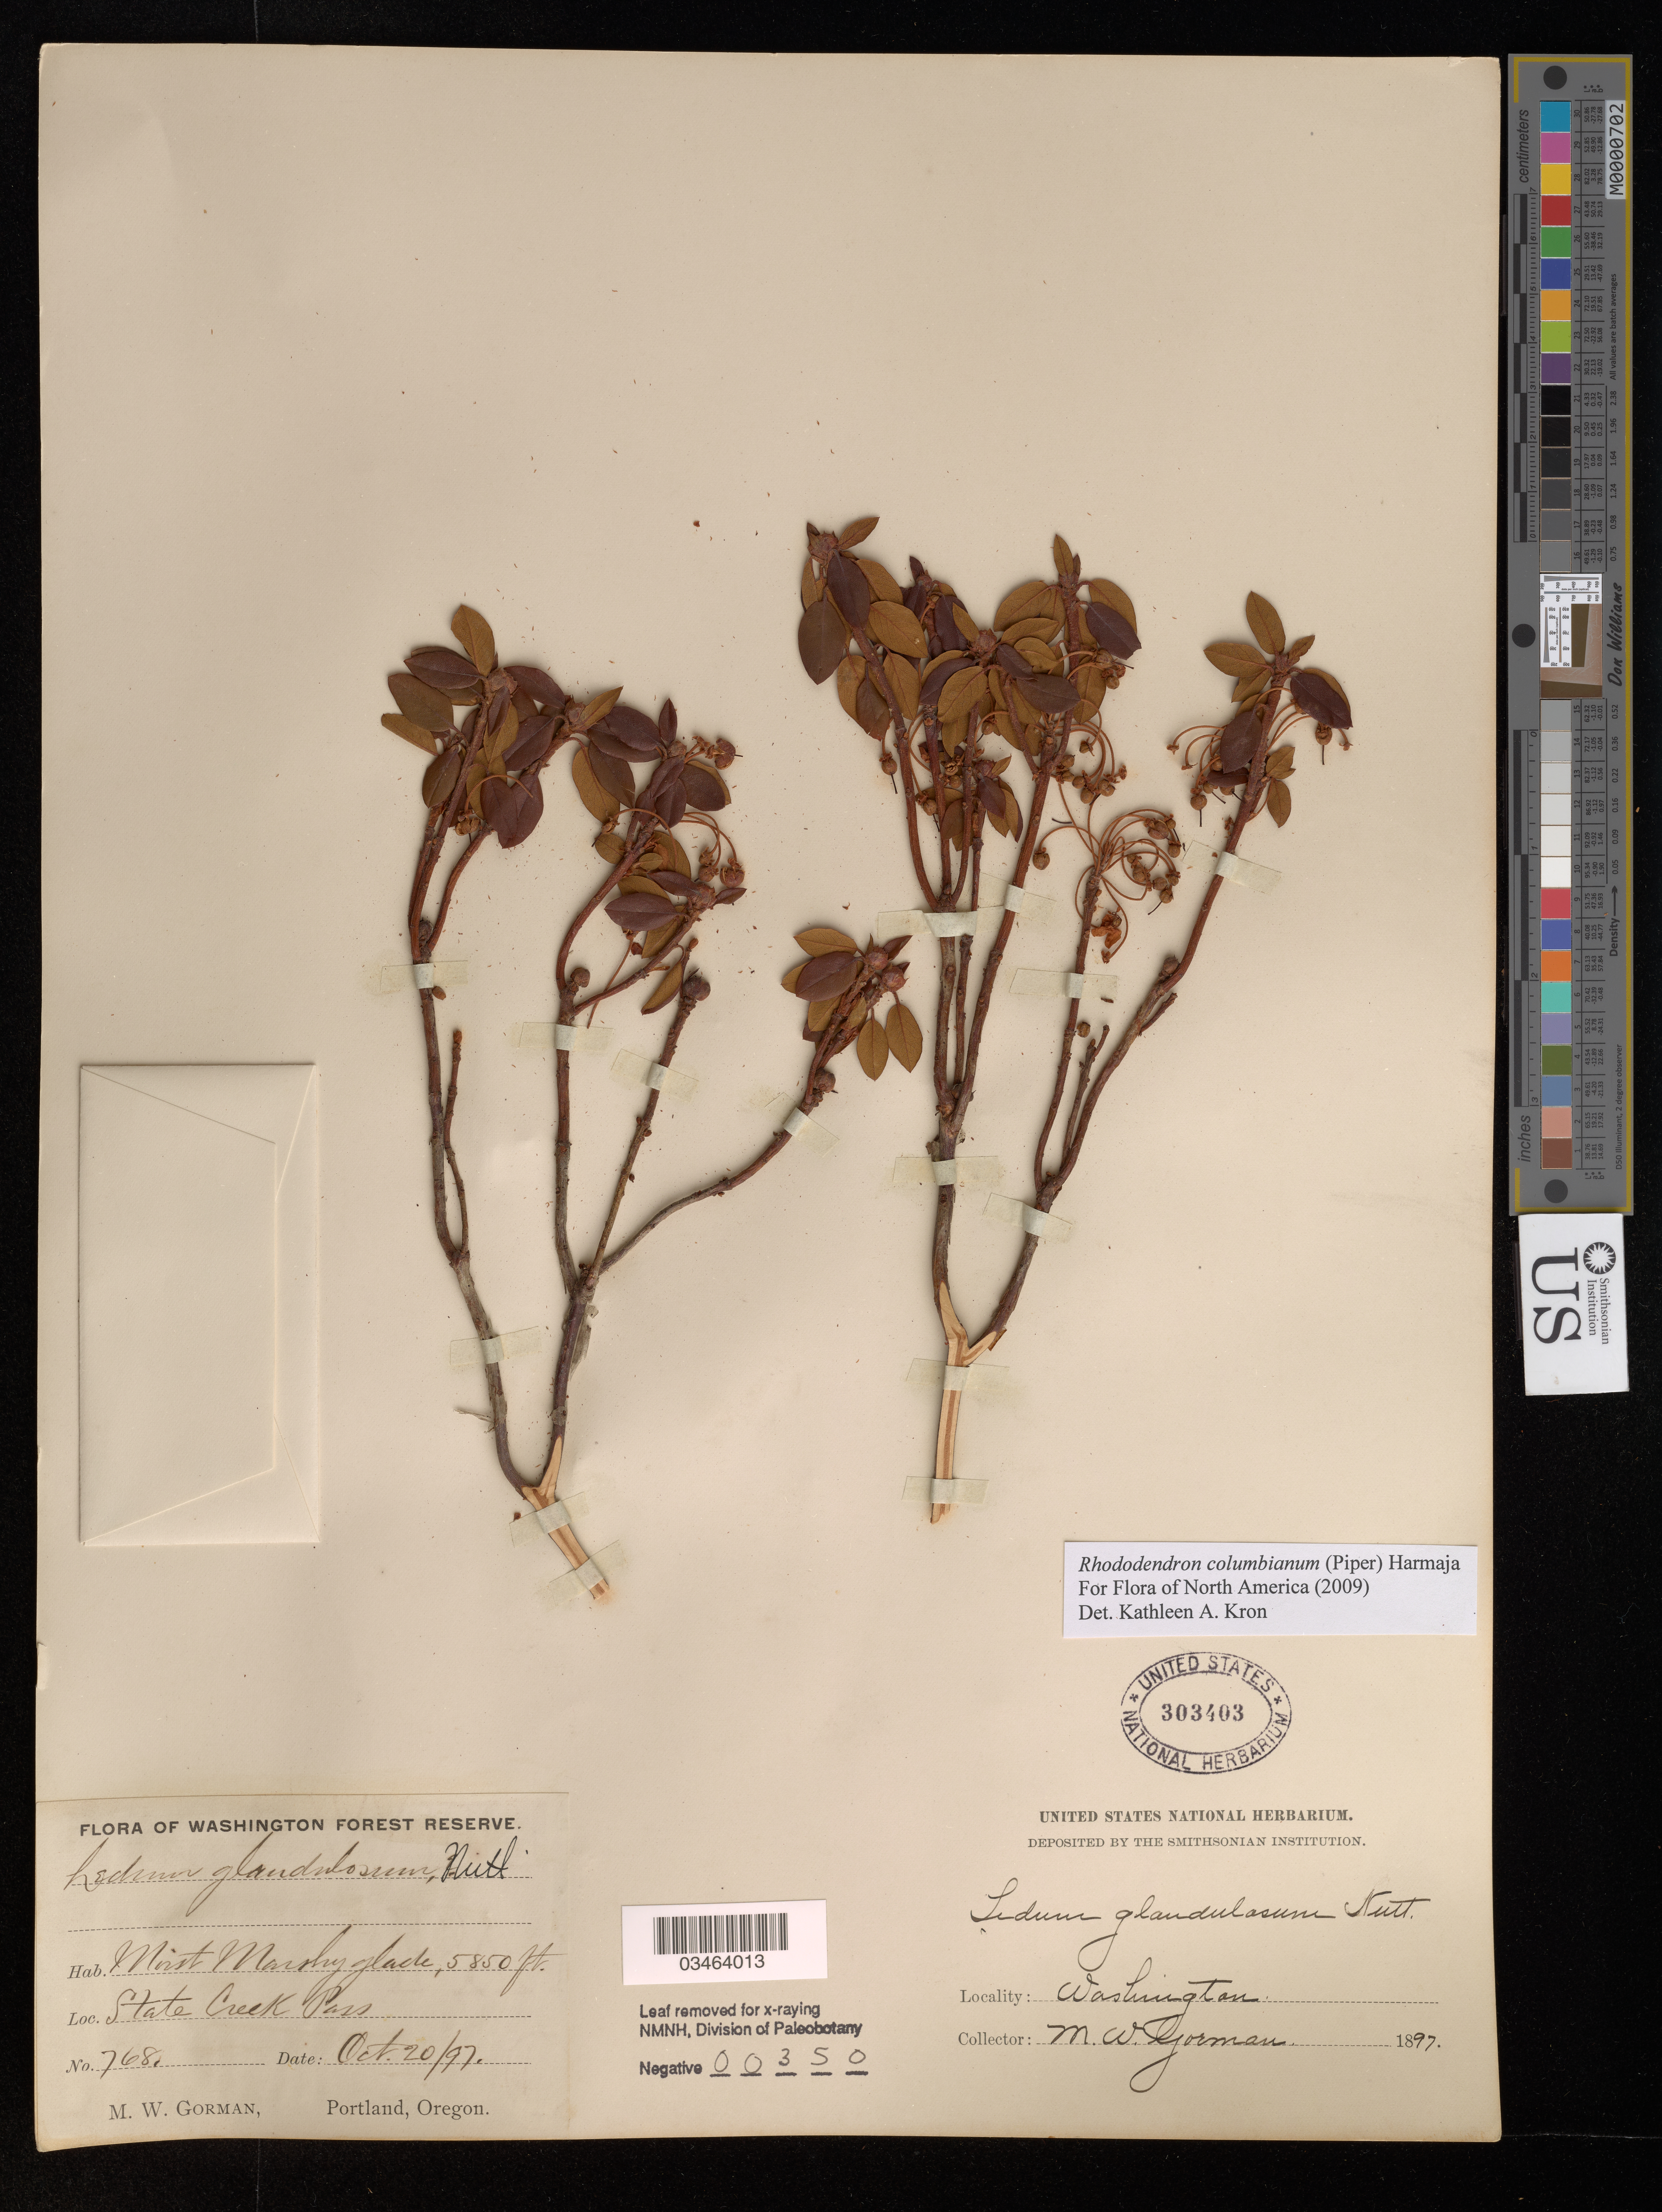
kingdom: Plantae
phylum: Tracheophyta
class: Magnoliopsida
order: Ericales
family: Ericaceae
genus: Rhododendron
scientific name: Rhododendron columbianum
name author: (Piper) Harmaja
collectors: M. W. Gorman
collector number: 7681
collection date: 1897-10-20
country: United States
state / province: Washington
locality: State Creek Pass.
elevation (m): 1783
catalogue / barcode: US 303403